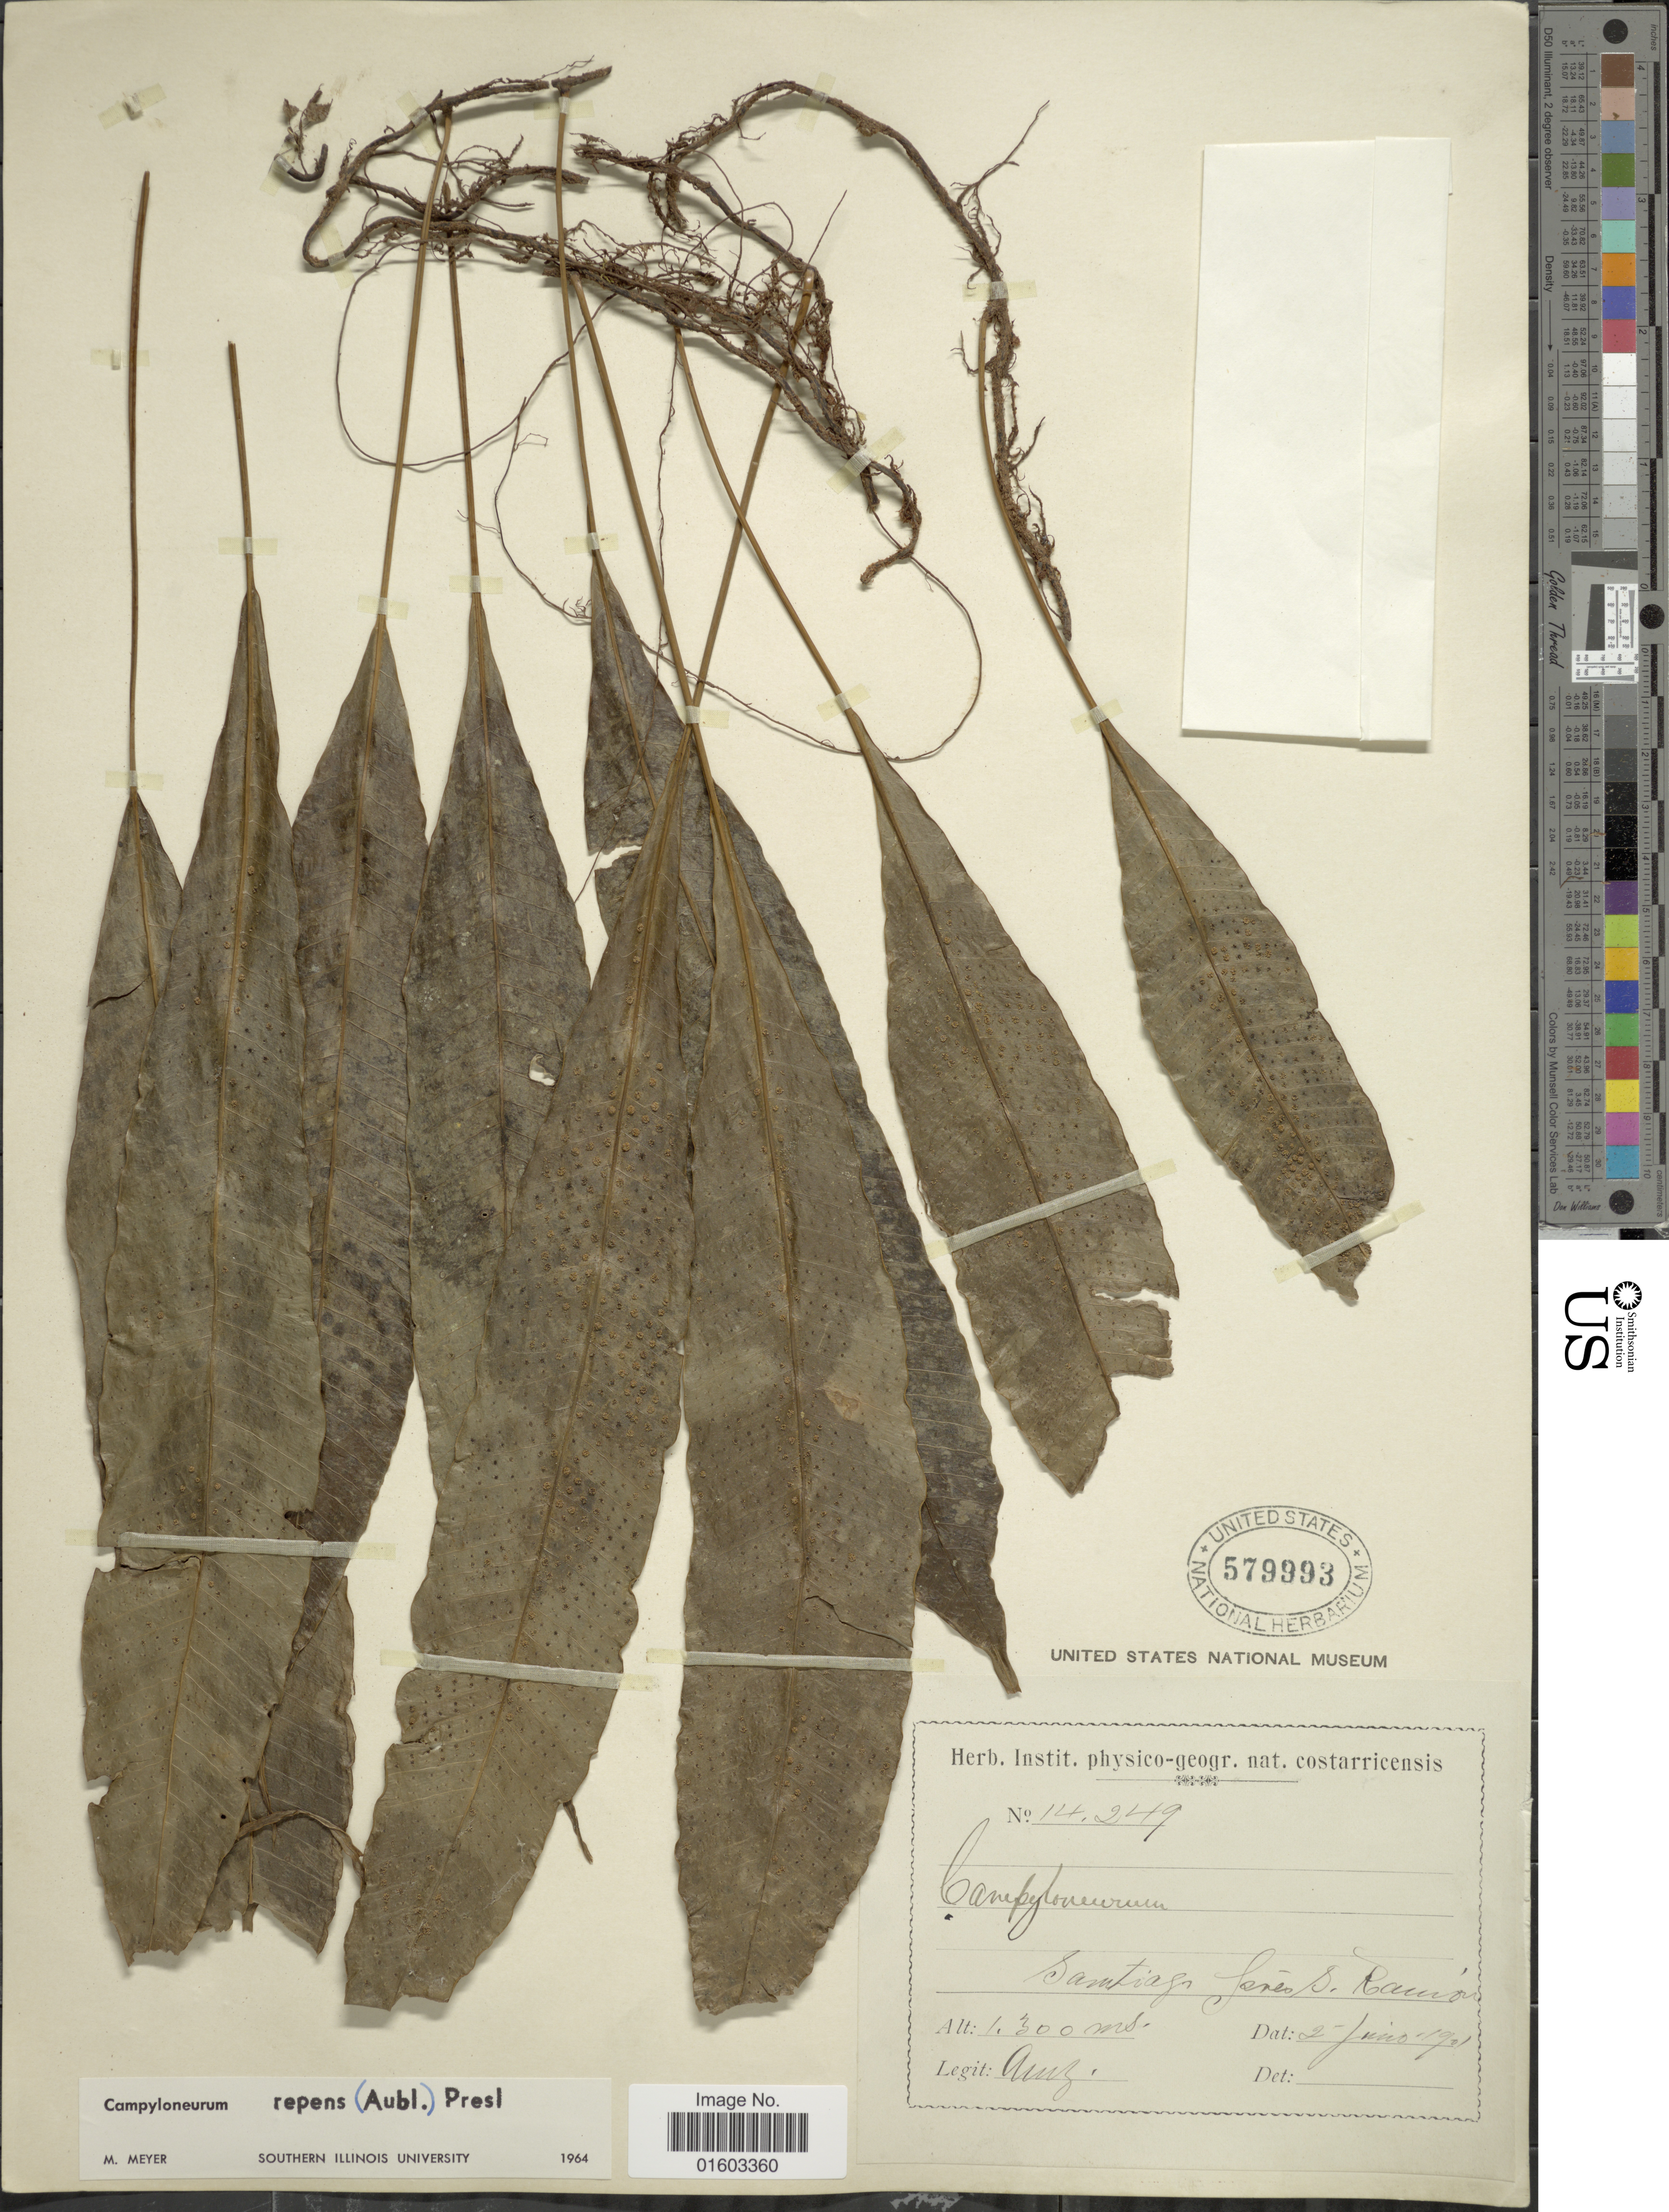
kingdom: Plantae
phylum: Tracheophyta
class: Polypodiopsida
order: Polypodiales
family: Polypodiaceae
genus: Campyloneurum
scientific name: Campyloneurum wercklei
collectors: A. Brenes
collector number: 14249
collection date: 1901-06-02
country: Costa Rica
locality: Santiago, Sores S. Ramon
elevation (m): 1300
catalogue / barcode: US 579993